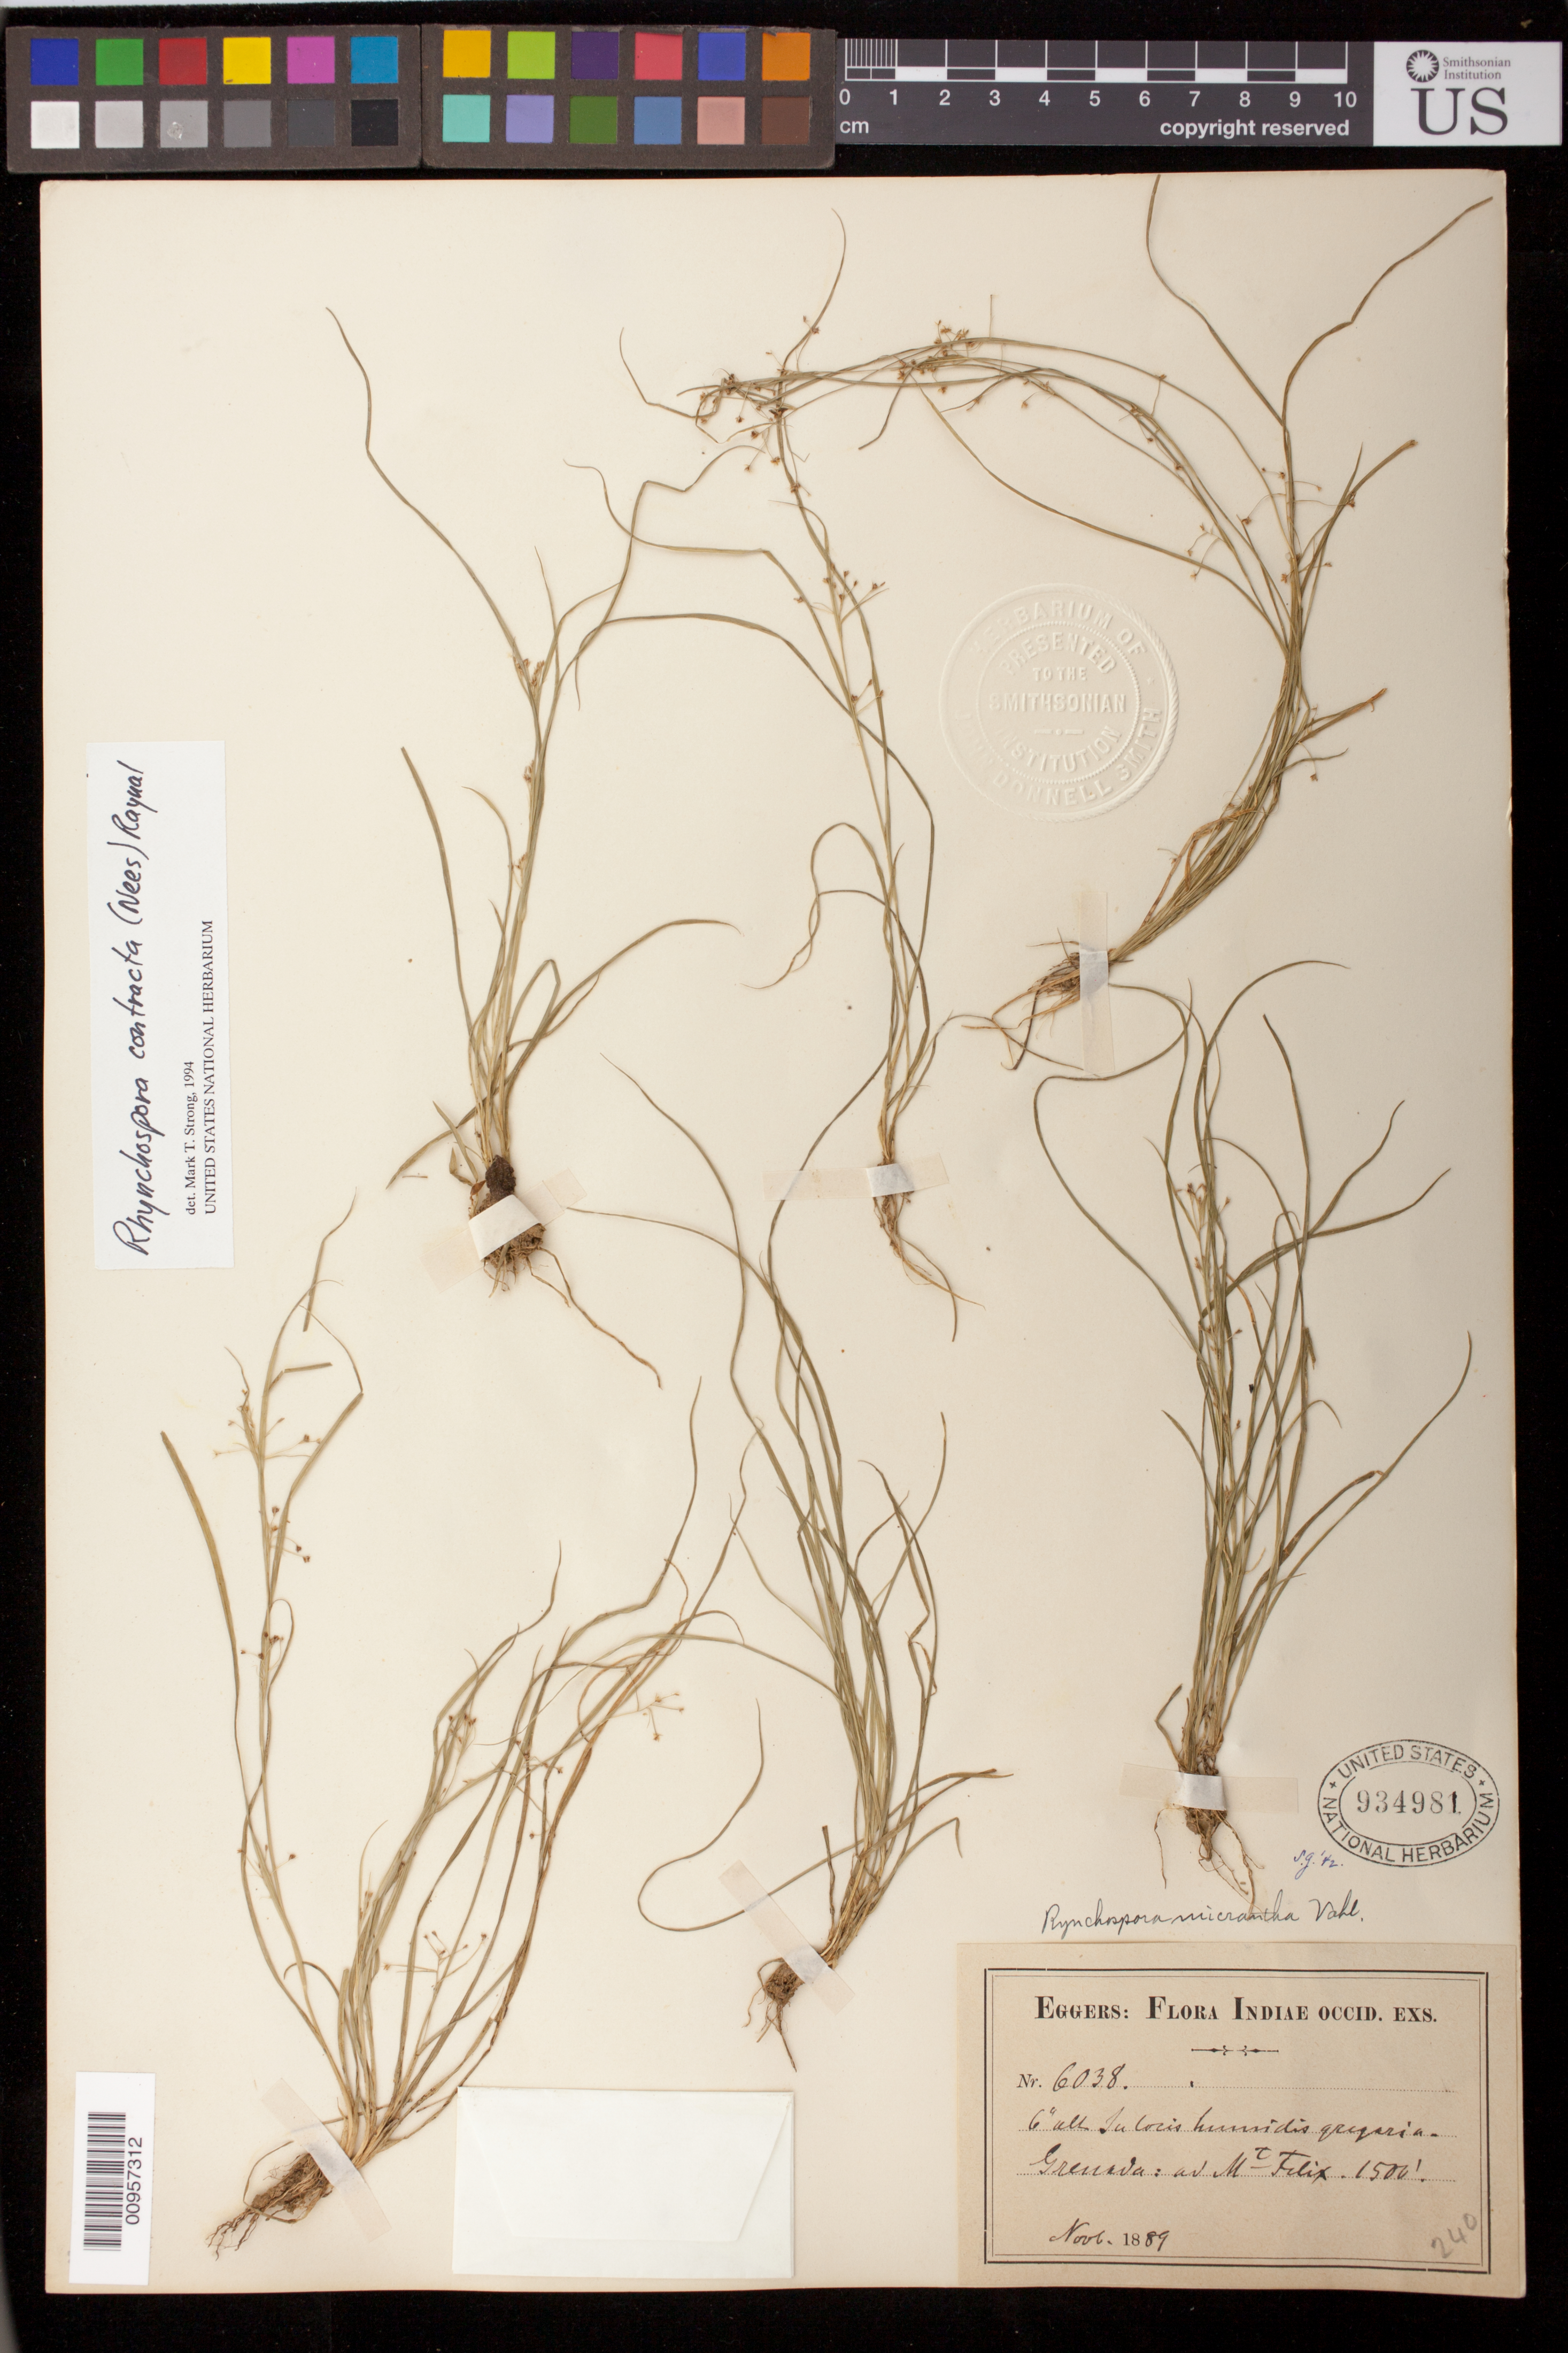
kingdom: Plantae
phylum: Tracheophyta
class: Liliopsida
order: Poales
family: Cyperaceae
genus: Rhynchospora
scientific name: Rhynchospora contracta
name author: (Nees) J. Raynal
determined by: Strong, M. T., (US), Smithsonian Institution - National Museum of Natural History (UNITED STATES)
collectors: H. F. A. von Eggers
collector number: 6038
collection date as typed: Nov 1889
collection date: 1889-11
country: Grenada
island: Grenada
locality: Ad Mt. Felix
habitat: In locis humidis gregaria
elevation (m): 457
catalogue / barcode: US 934981